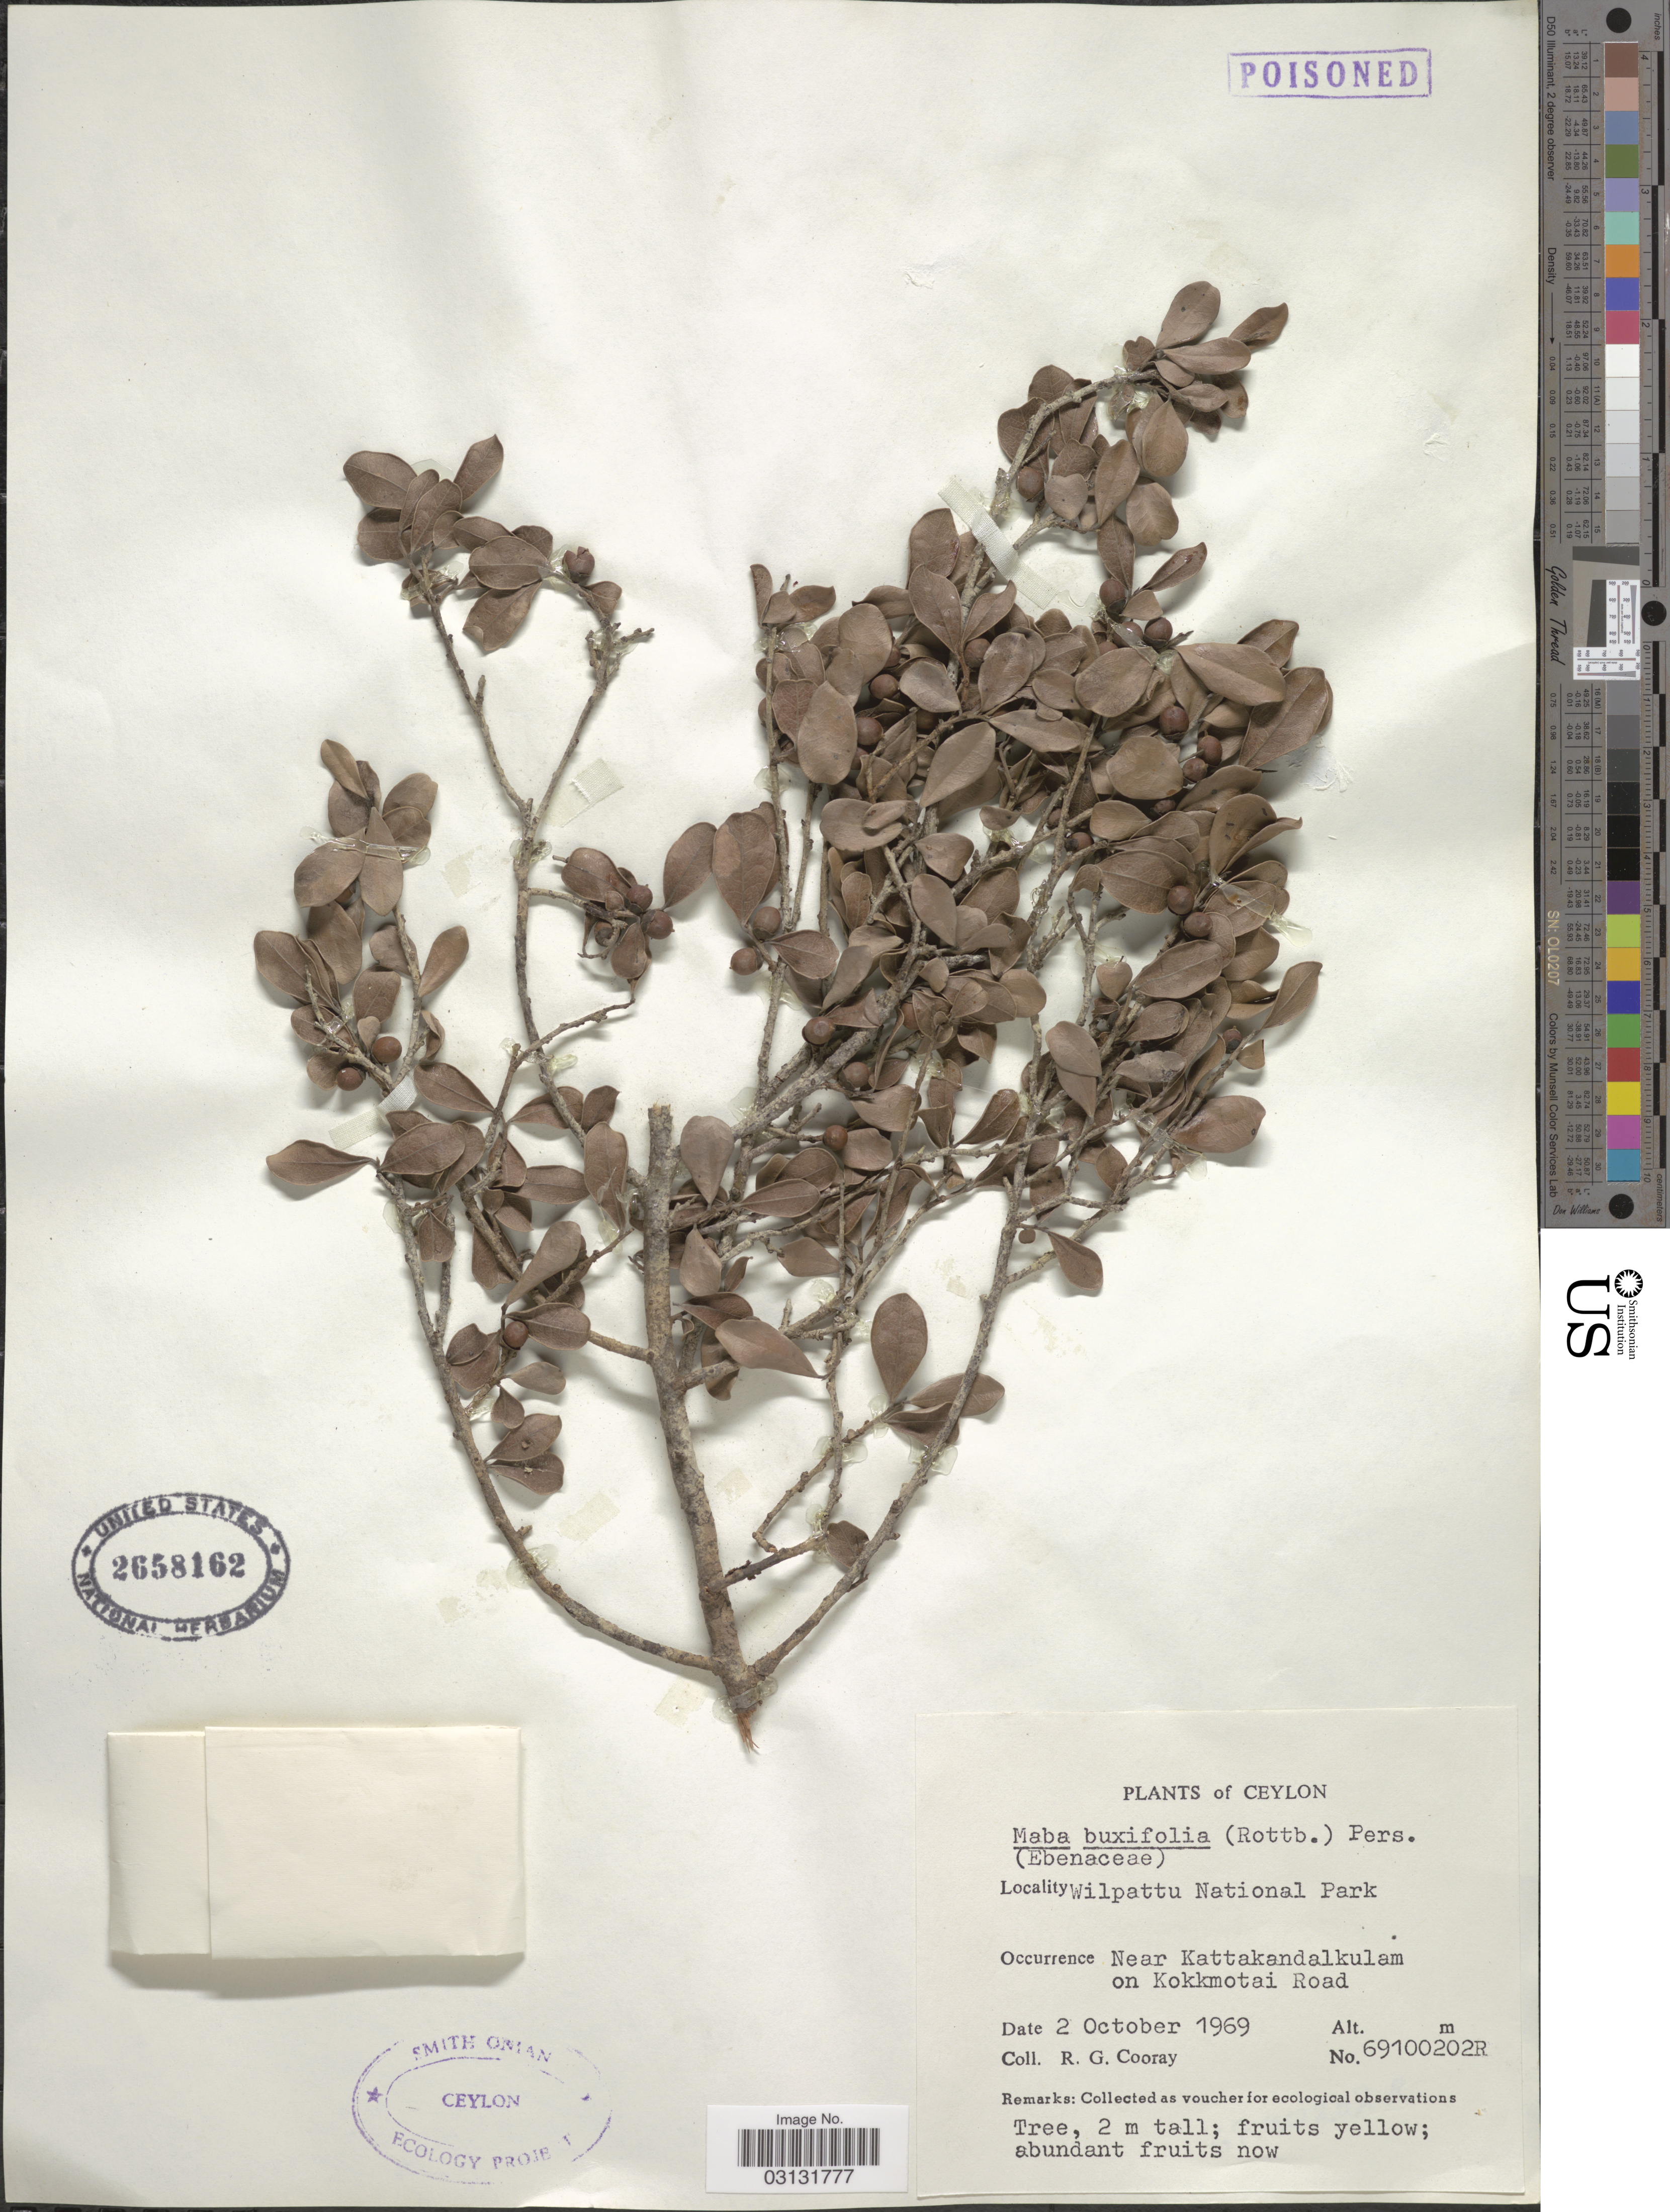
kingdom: Plantae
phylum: Tracheophyta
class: Magnoliopsida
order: Ericales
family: Ebenaceae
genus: Diospyros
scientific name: Diospyros ferrea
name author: (Willd.) Bakh.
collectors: R. Cooray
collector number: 69100202R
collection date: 1969-10-02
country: Sri Lanka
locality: Ceylon. Wilpattu National Park. Near Kattakandalkulam on Kokkmotai Road.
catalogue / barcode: US 2658162